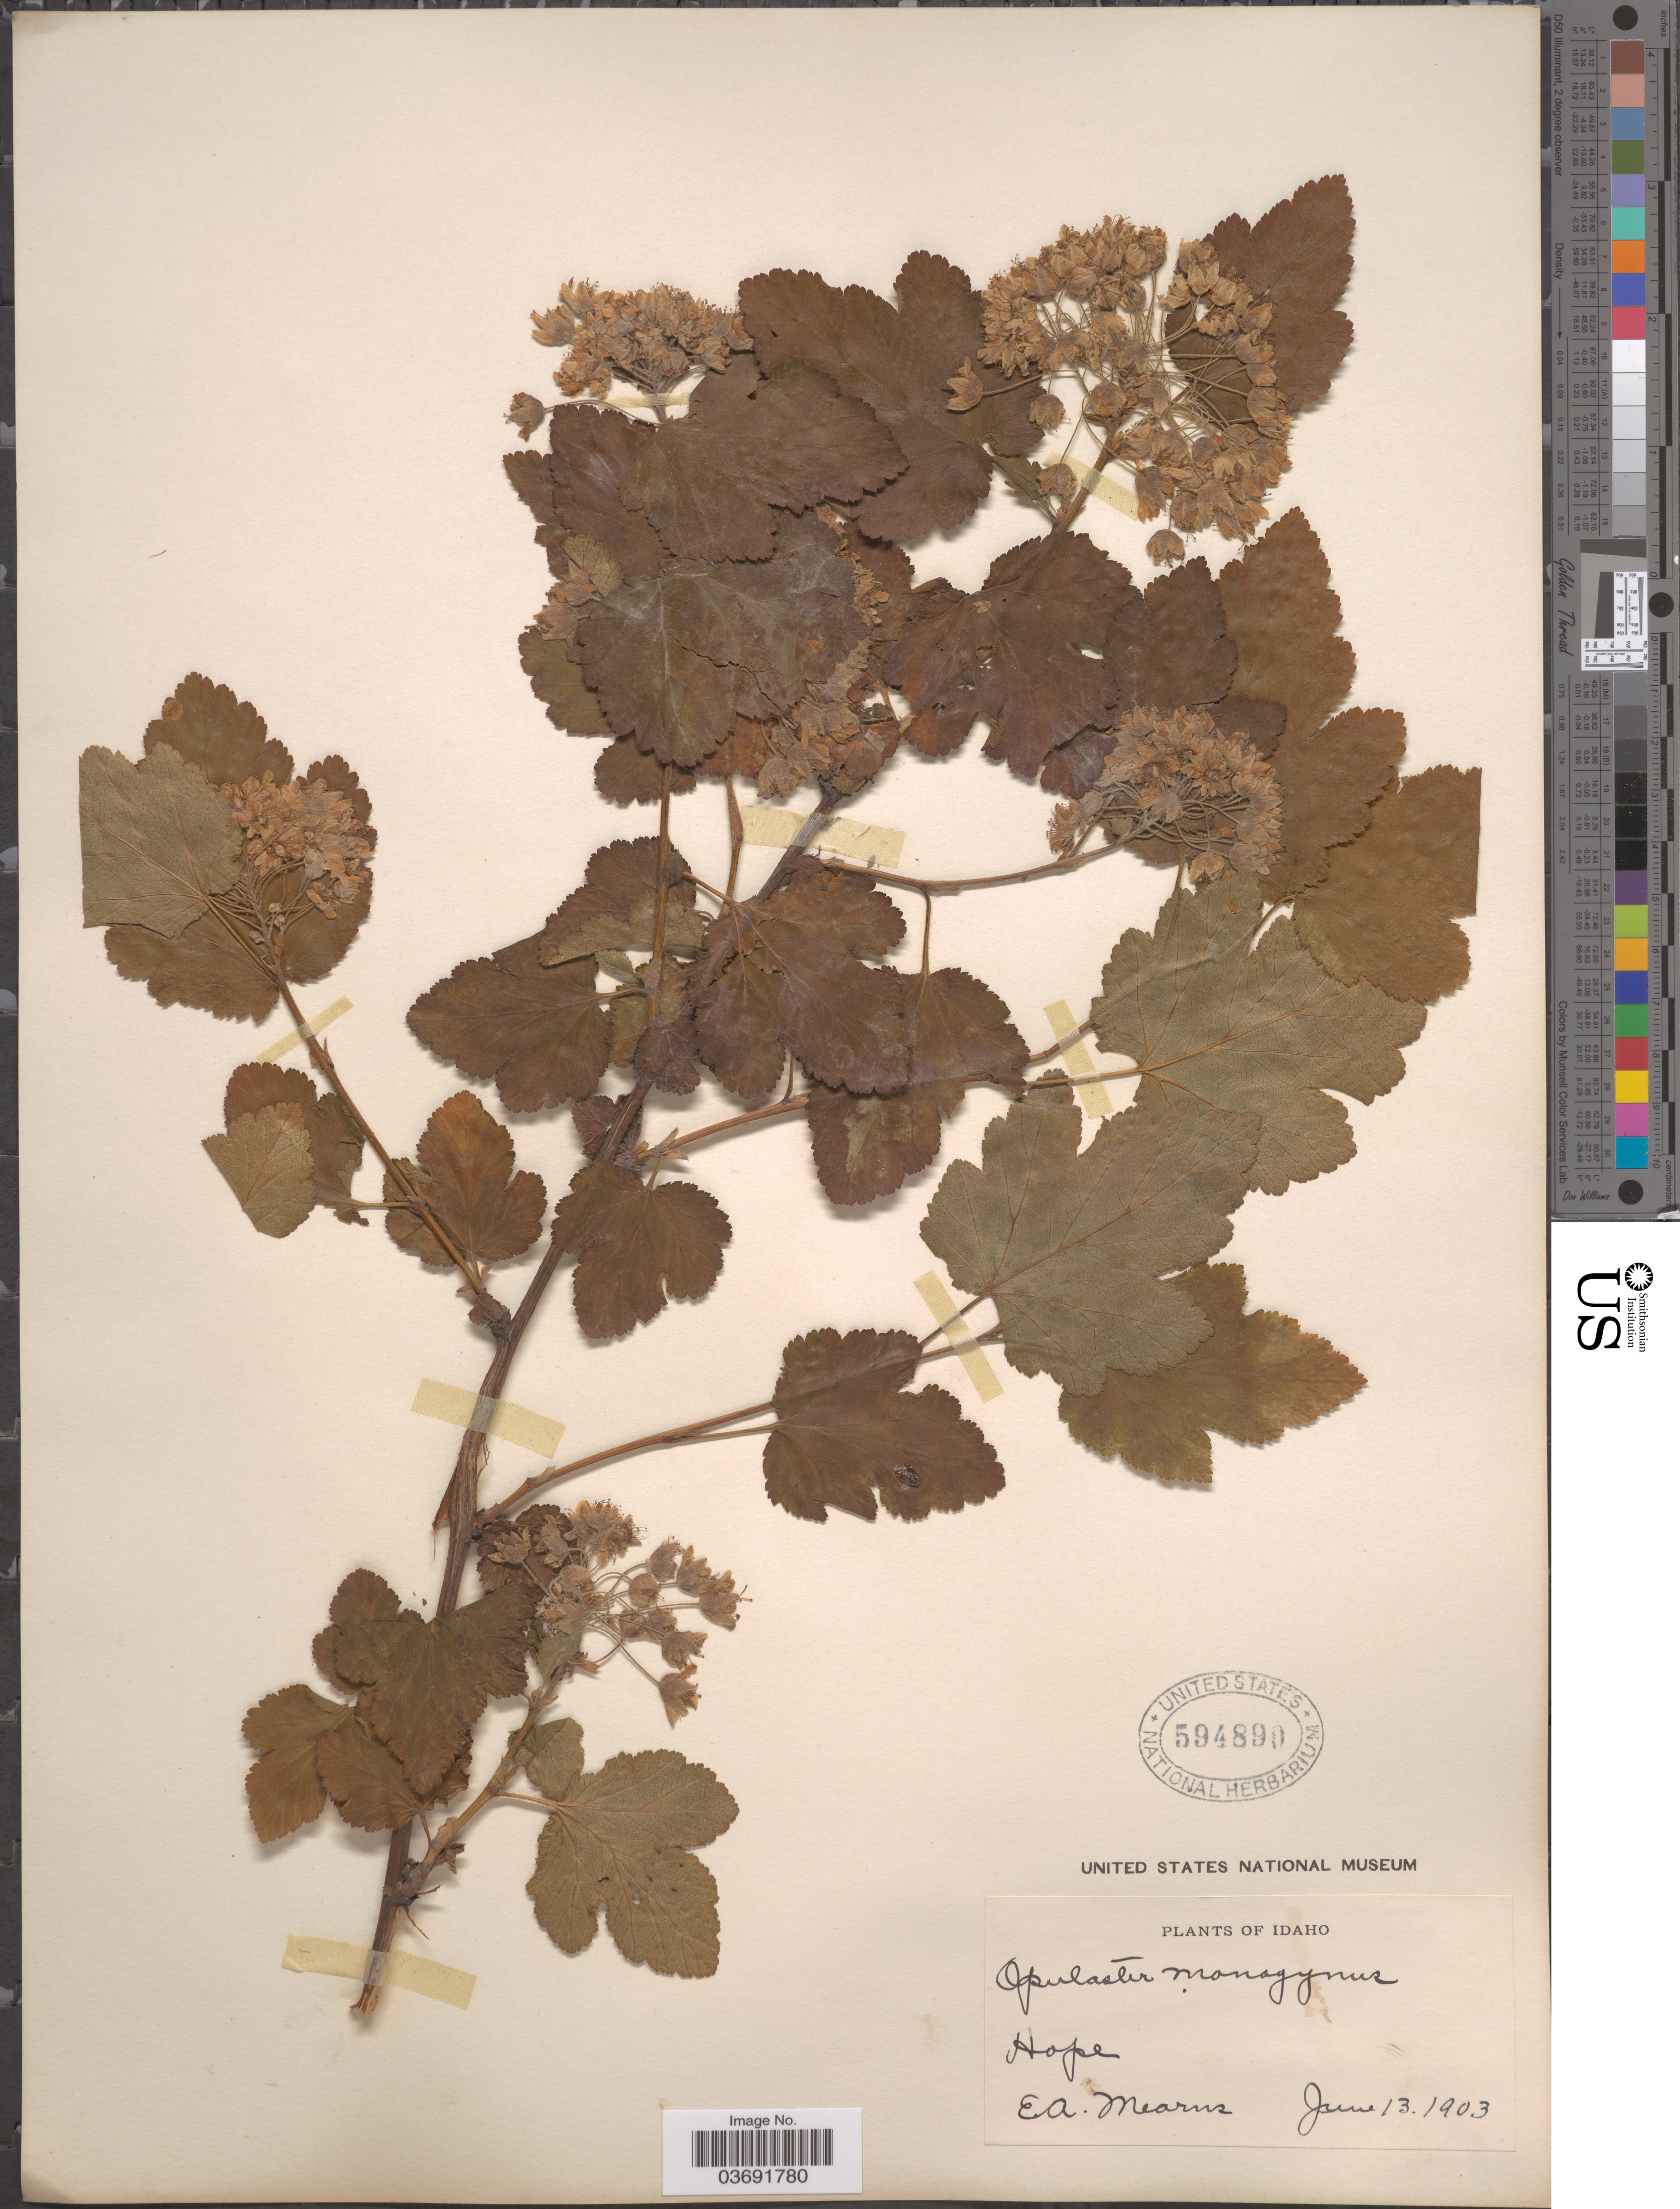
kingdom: Plantae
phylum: Tracheophyta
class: Magnoliopsida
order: Rosales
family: Rosaceae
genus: Physocarpus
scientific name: Physocarpus monogynus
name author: (Torr.) J.M. Coult.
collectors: E. A. Mearns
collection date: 1903-06-13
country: United States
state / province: Idaho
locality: Hope.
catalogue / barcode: US 594890